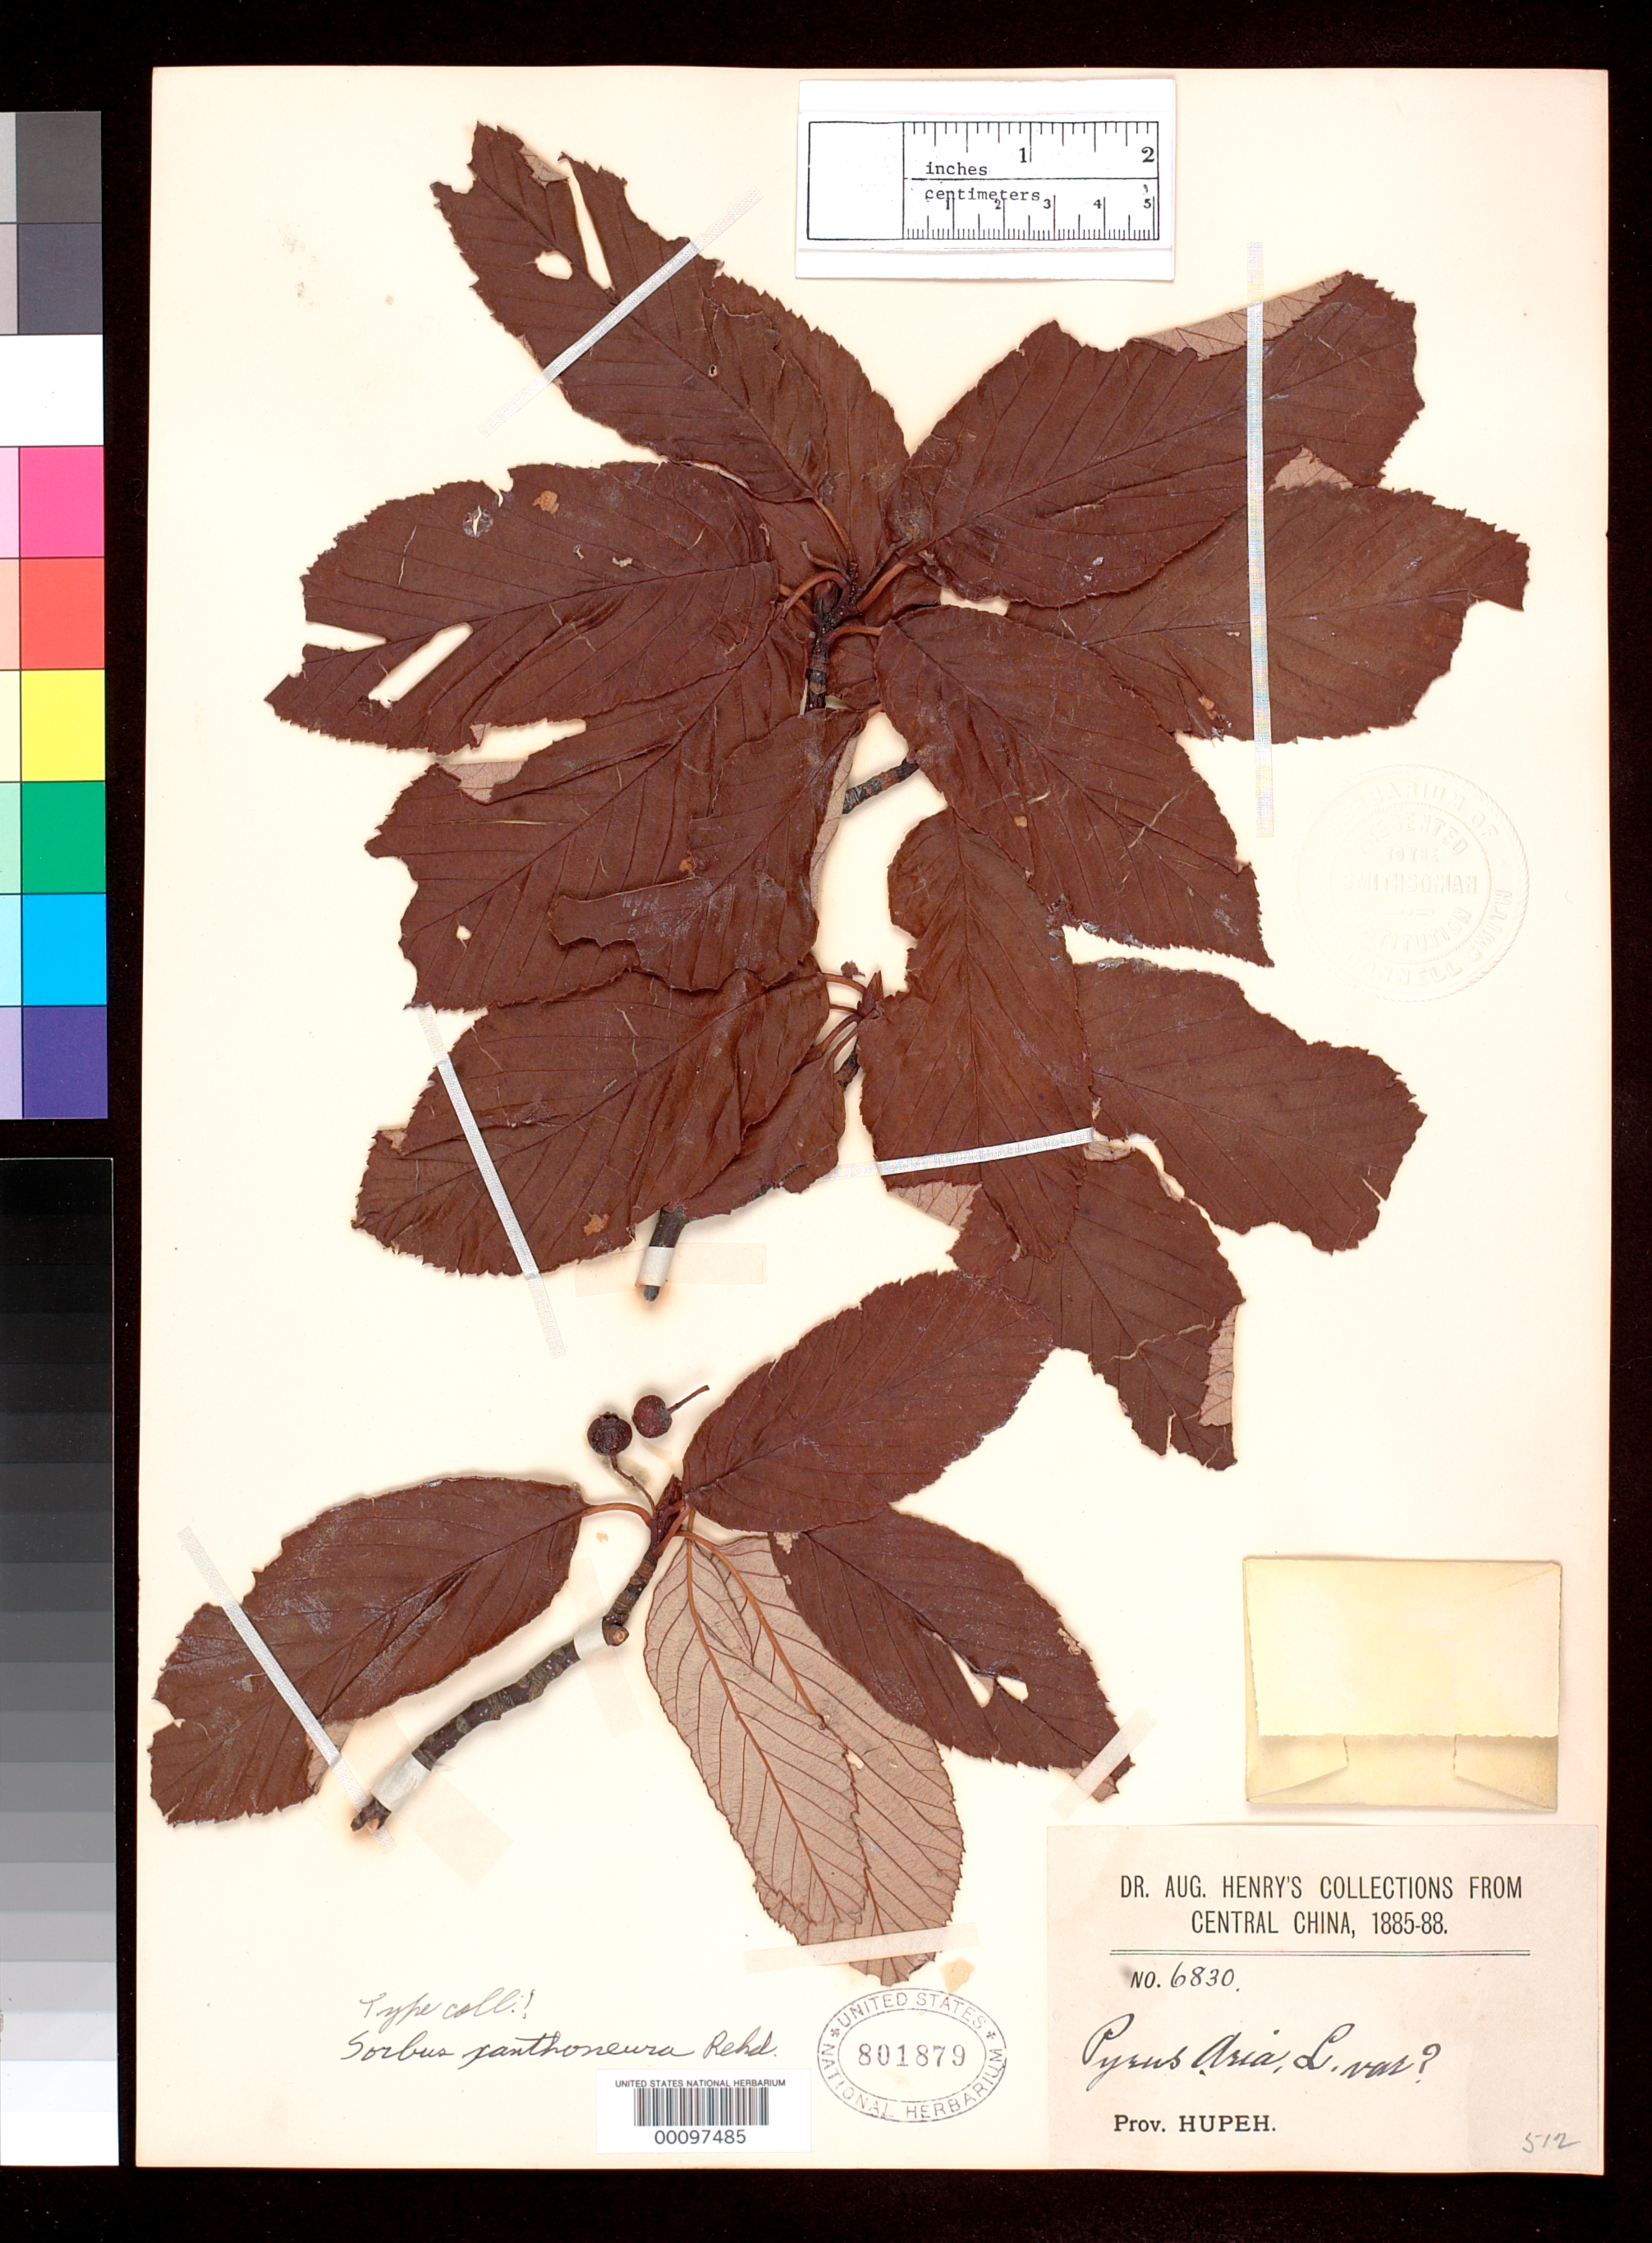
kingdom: Plantae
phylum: Tracheophyta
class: Magnoliopsida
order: Rosales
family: Rosaceae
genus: Sorbus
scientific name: Sorbus xanthoneura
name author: Rehder in Sarg.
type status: Type Collection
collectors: A. Henry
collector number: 6830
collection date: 1885/1888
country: China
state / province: Hubei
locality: Central China. Prov. Hupeh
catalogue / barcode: US 801879